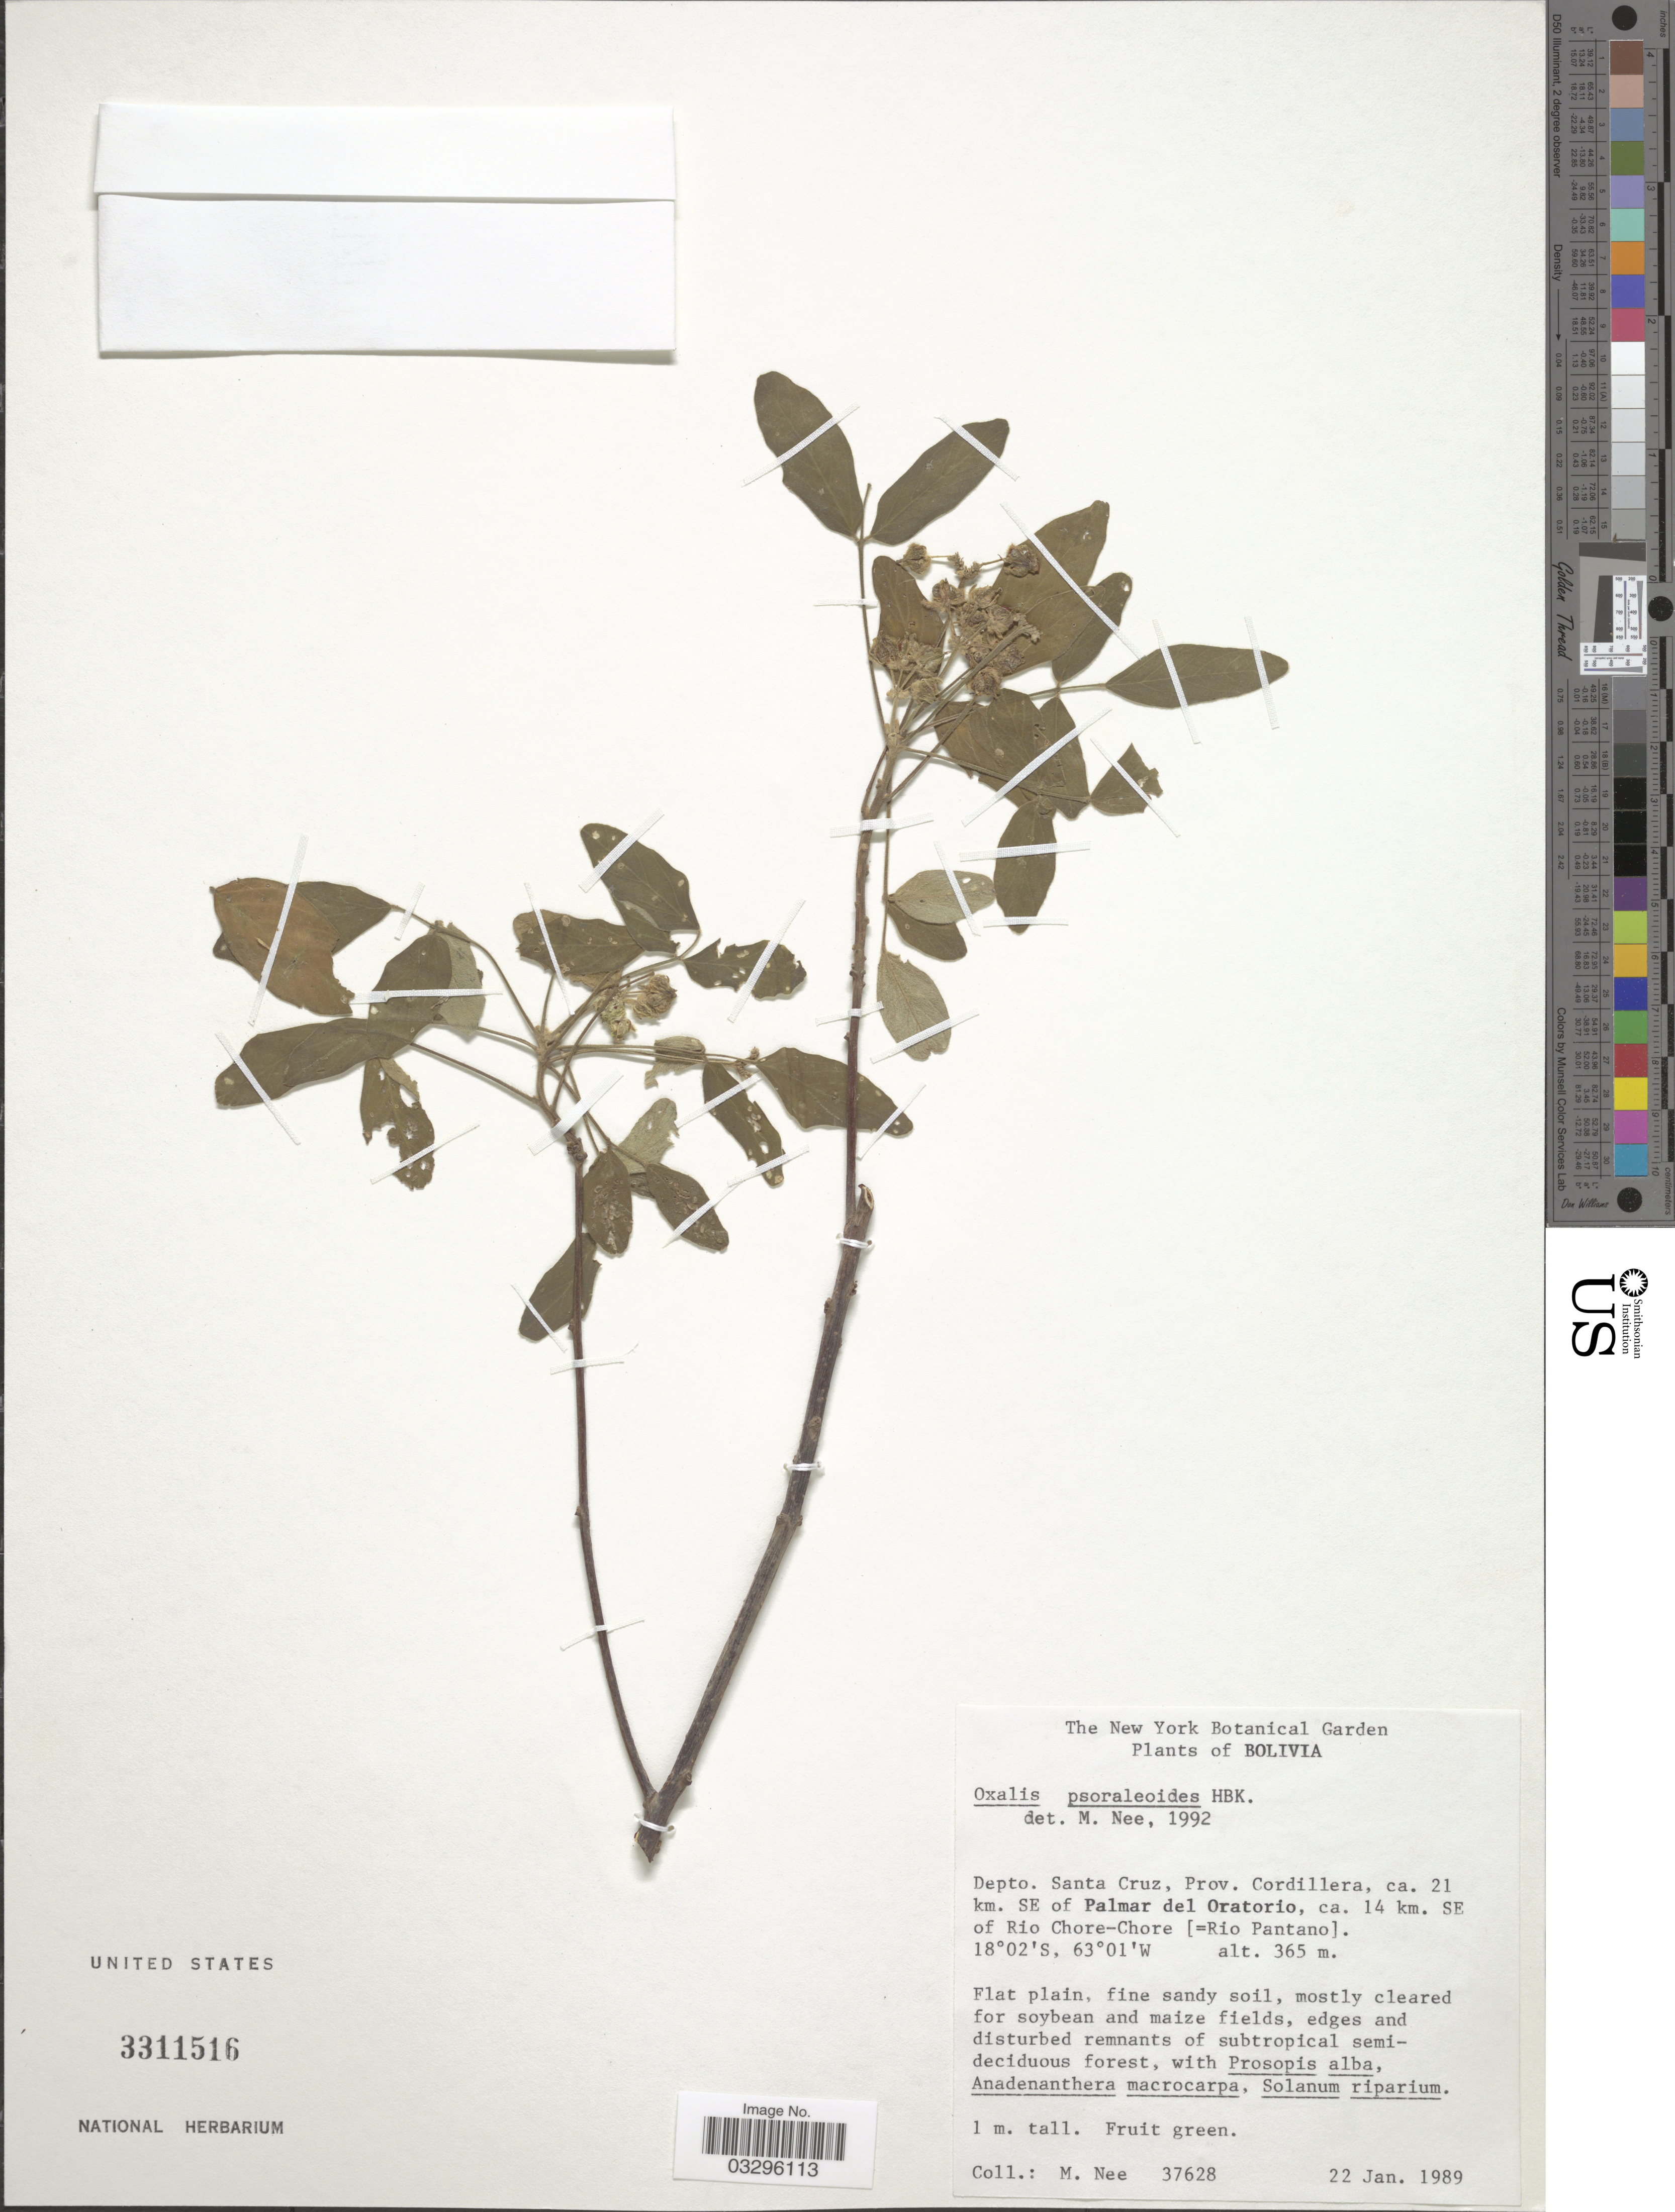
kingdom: Plantae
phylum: Tracheophyta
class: Magnoliopsida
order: Oxalidales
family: Oxalidaceae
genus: Oxalis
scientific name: Oxalis psoraloides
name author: Kunth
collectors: M. Nee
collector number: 37628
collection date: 1989-01-22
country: Bolivia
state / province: Santa Cruz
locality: Depto. Santa Cruz, Prov. Cordillera, ca. 21 km. SE of Palmar del Oratorio, ca. 14 km. SE of Rio Chore-Chore [=Rio Pantano].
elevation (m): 365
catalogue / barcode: US 3311516